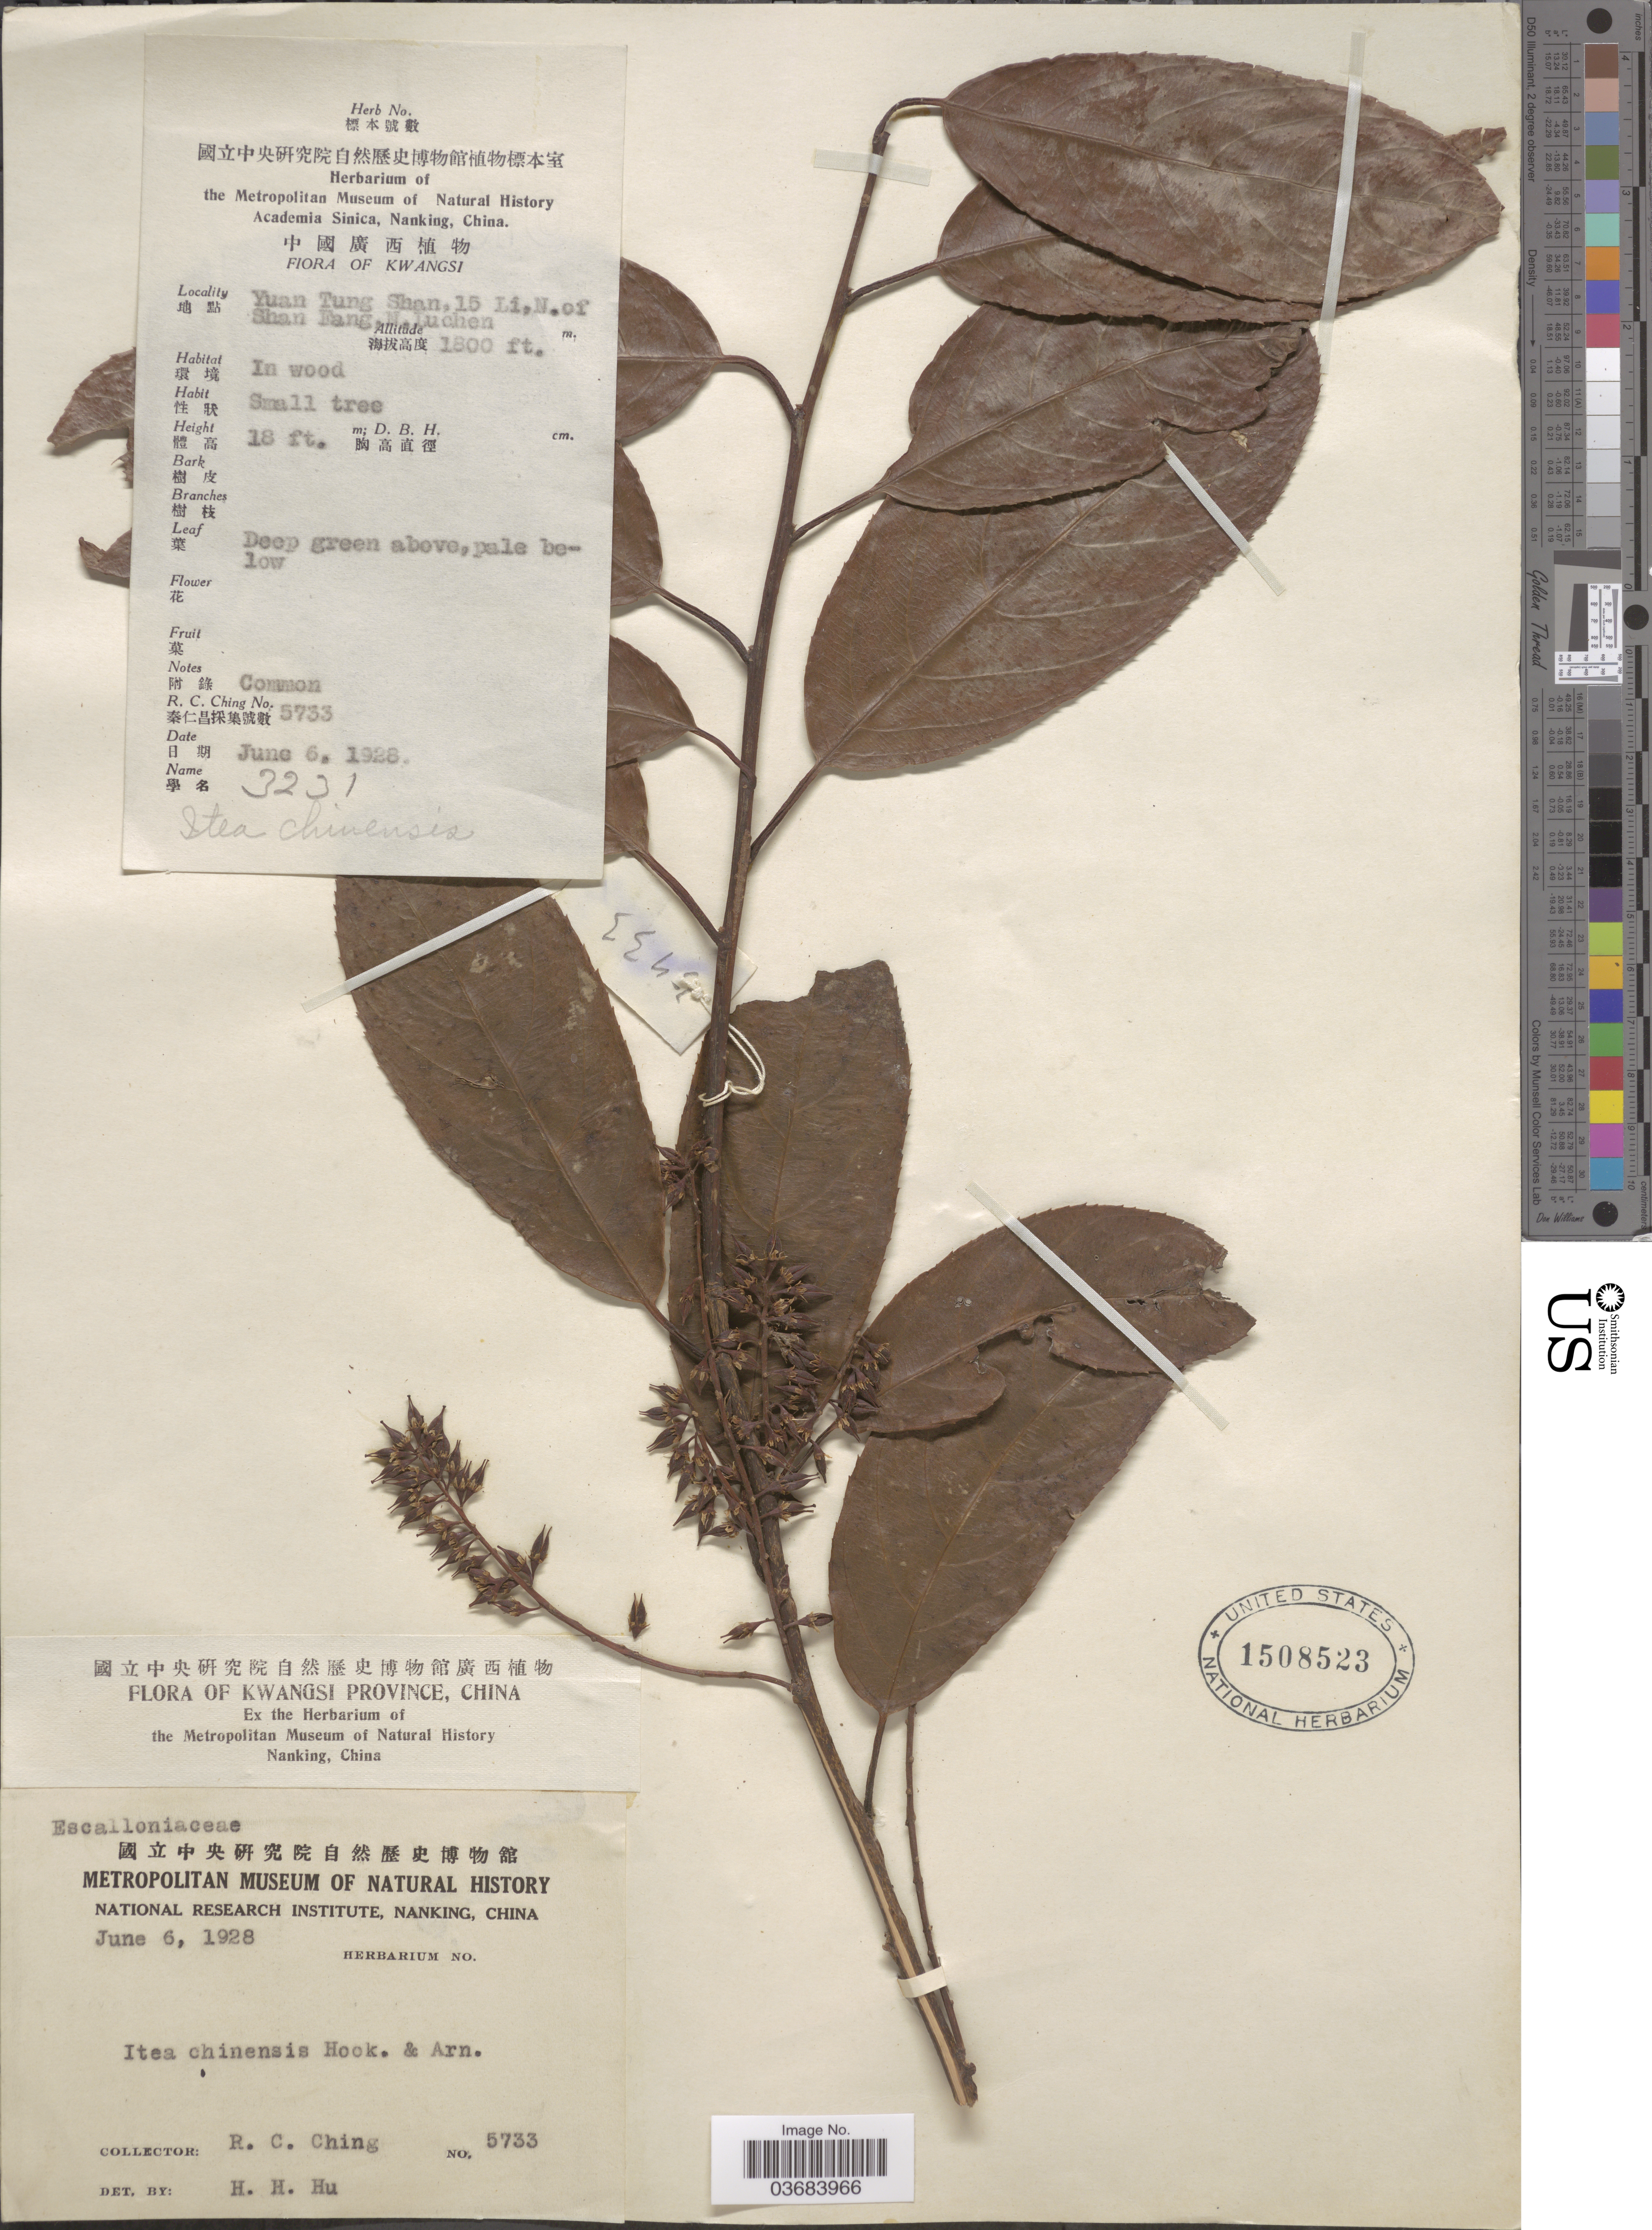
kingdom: Plantae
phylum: Tracheophyta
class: Magnoliopsida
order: Saxifragales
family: Iteaceae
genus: Itea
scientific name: Itea chinensis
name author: W. Hook. & H.J. Arn.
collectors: R. C. Ching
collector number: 5733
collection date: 1928-06-06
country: China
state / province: Guangxi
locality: Kwangsi Province. Yuan Tung Shan, 15 Li, N. of Sha Fang, N. Luchen.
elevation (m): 549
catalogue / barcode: US 1508523